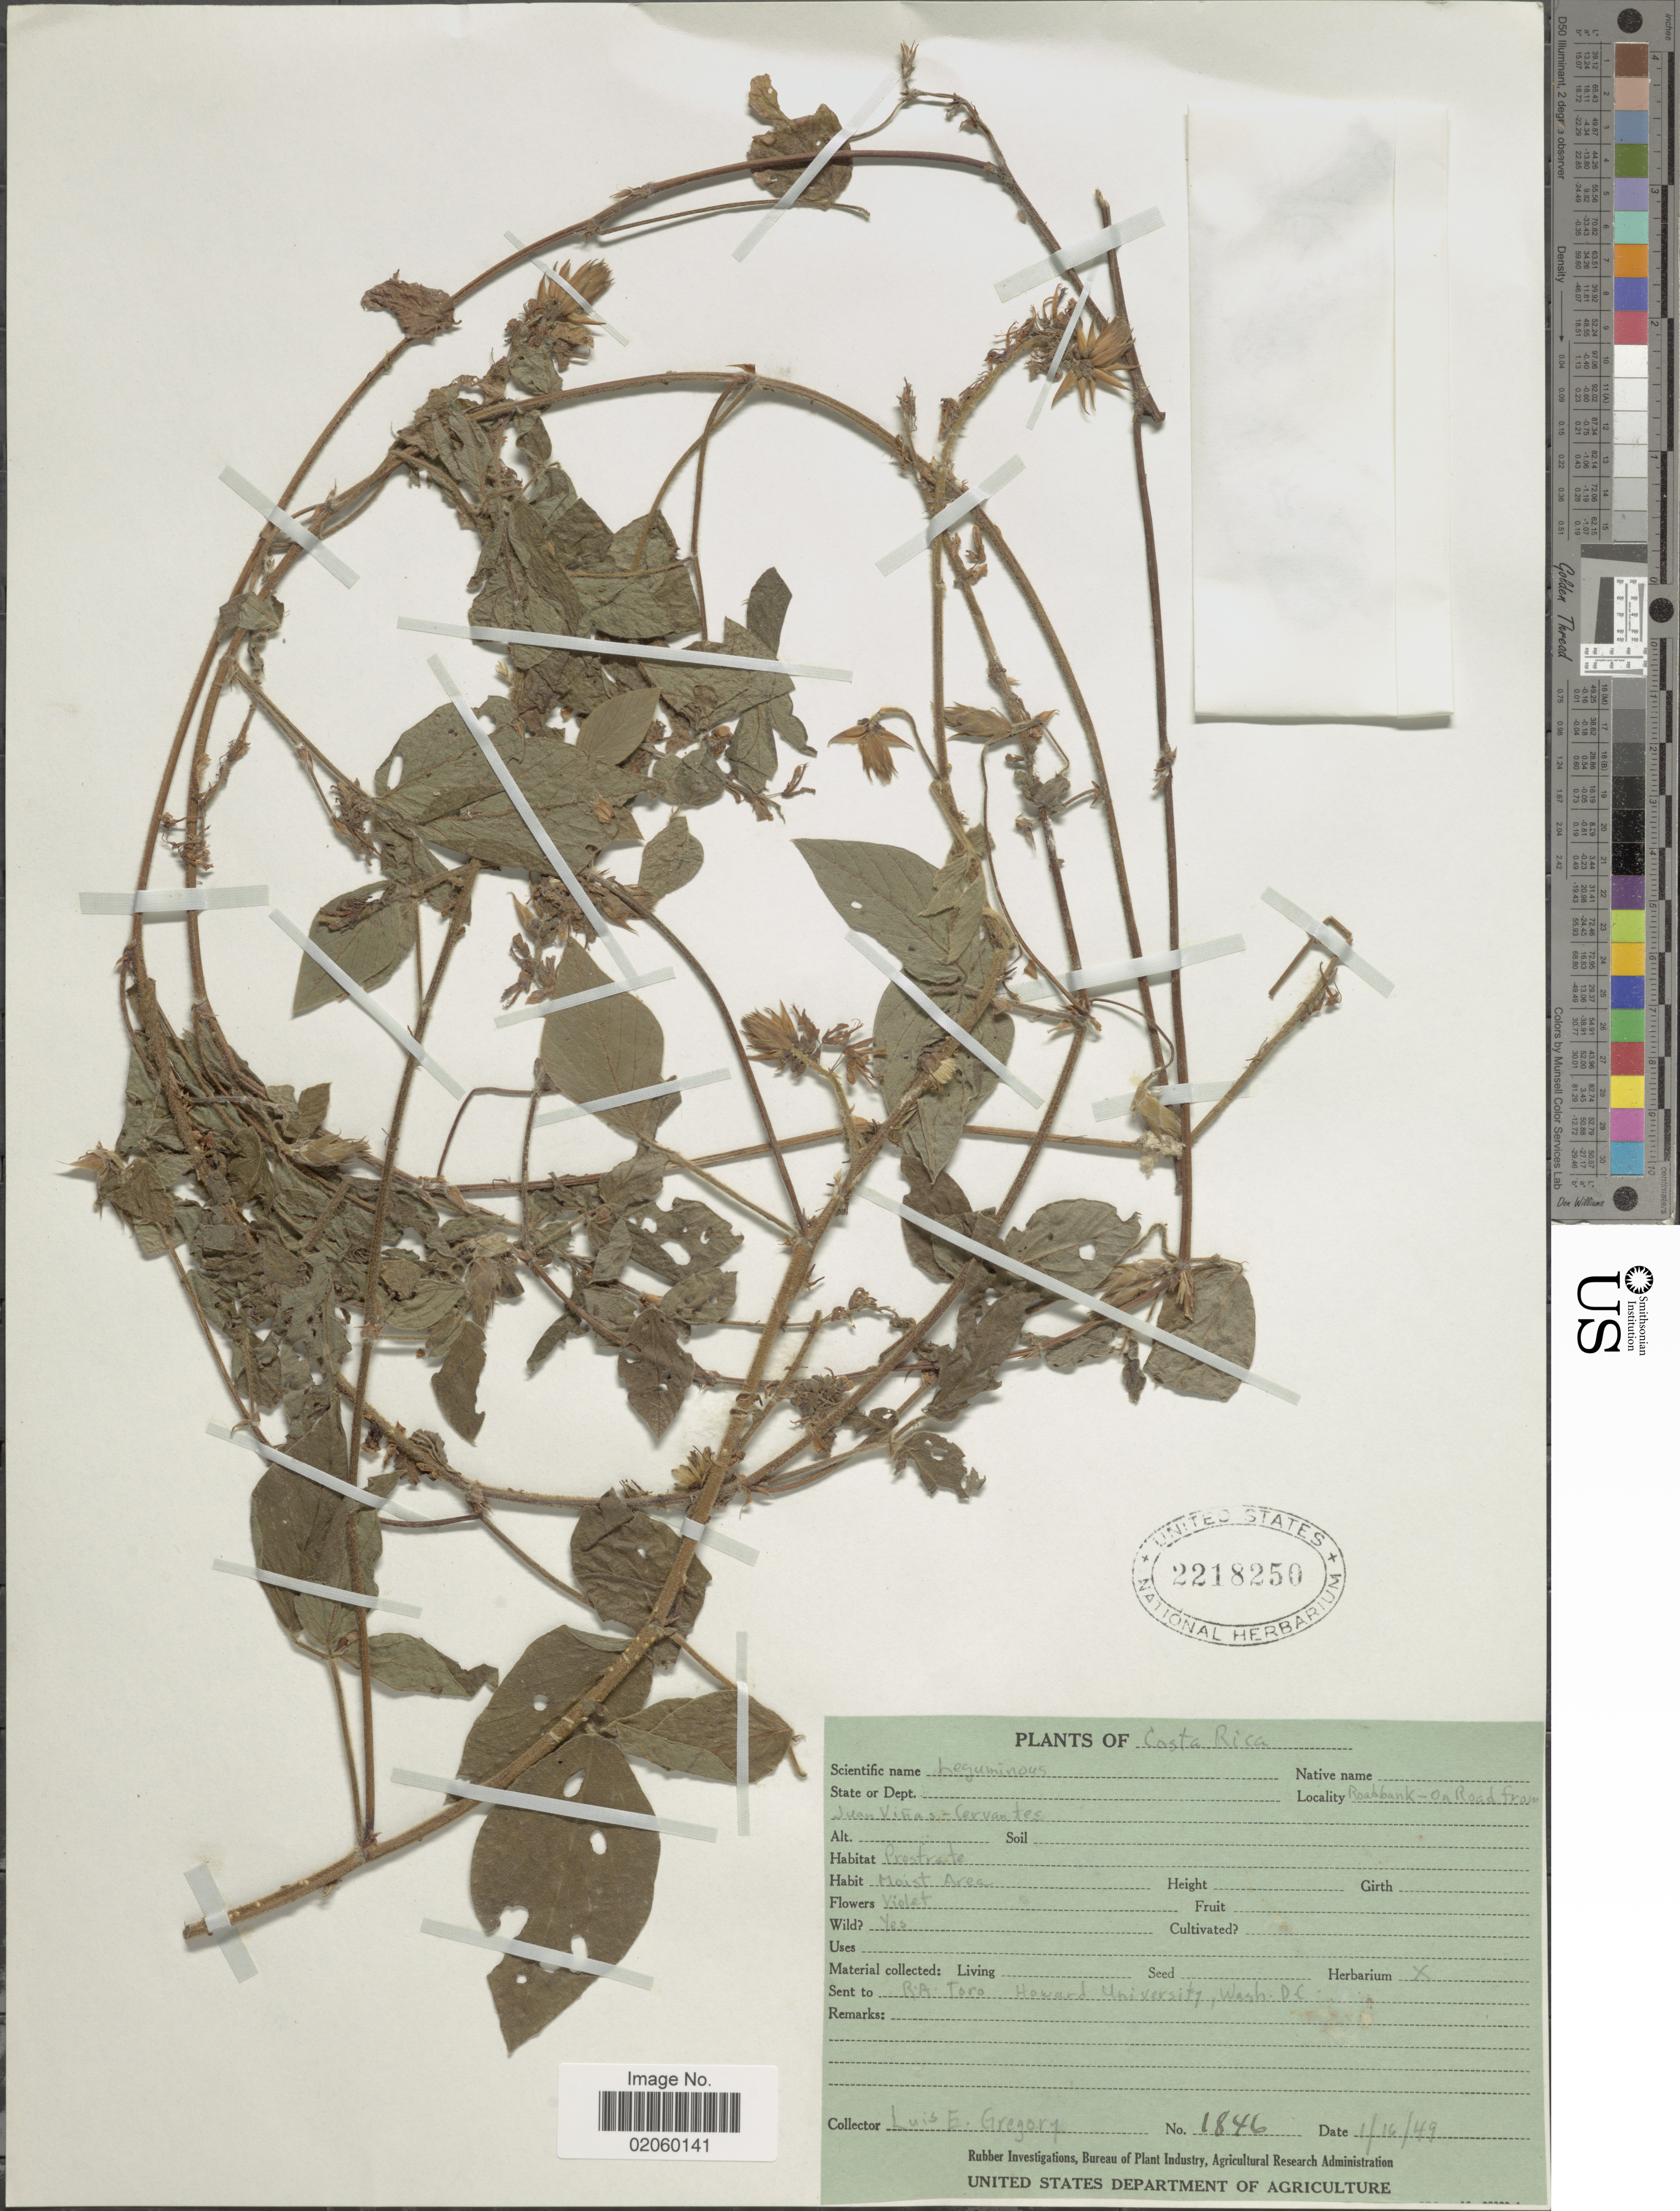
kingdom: Plantae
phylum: Tracheophyta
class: Magnoliopsida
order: Fabales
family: Fabaceae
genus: Desmodium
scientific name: Desmodium sp.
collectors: L. E. Gregory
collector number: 1846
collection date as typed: Transcribed d/m/y: 16/1/49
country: Costa Rica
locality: Roadbank- On road from Juan Vinas-Cervantes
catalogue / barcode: US 2218250